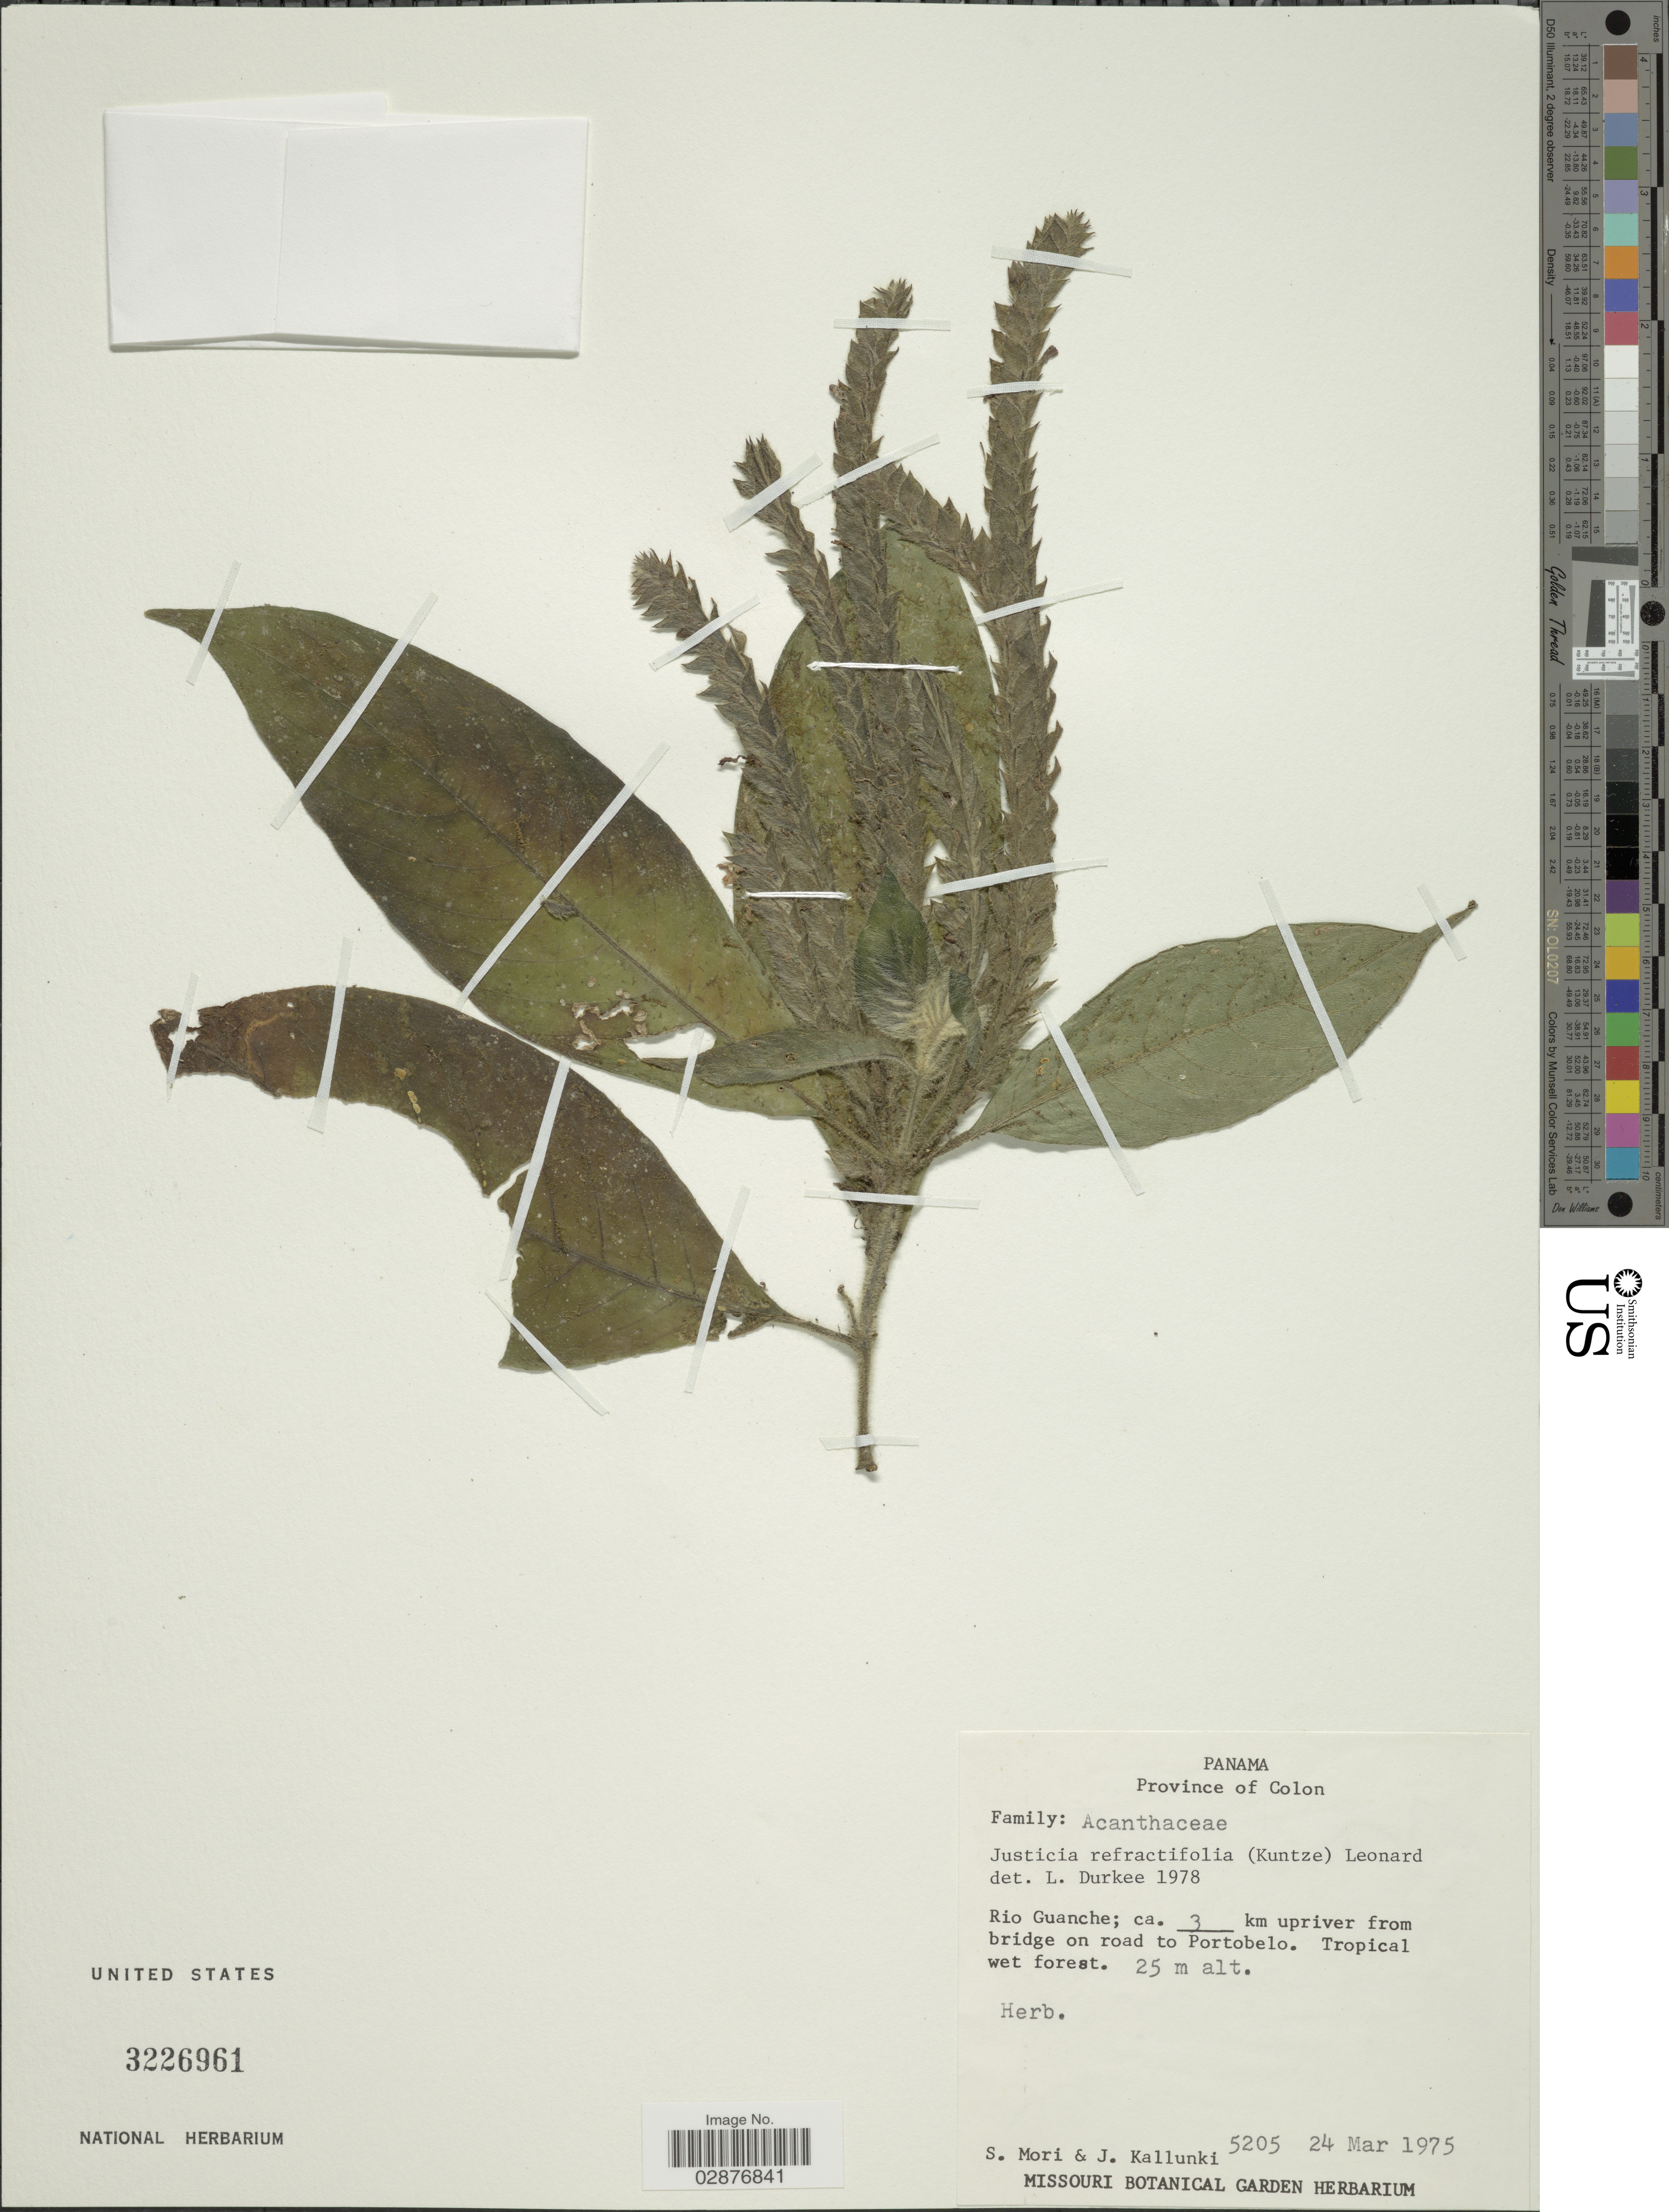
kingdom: Plantae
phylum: Tracheophyta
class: Magnoliopsida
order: Lamiales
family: Acanthaceae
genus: Justicia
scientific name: Justicia refractifolia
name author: (Kuntze) Leonard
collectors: S. Mori & J. Kallunki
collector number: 5205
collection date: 1975-03-24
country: Panama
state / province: Colón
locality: Rio Guanche; ca. 3 km upriver from bridge on road to Portobelo.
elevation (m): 25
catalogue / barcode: US 3226961